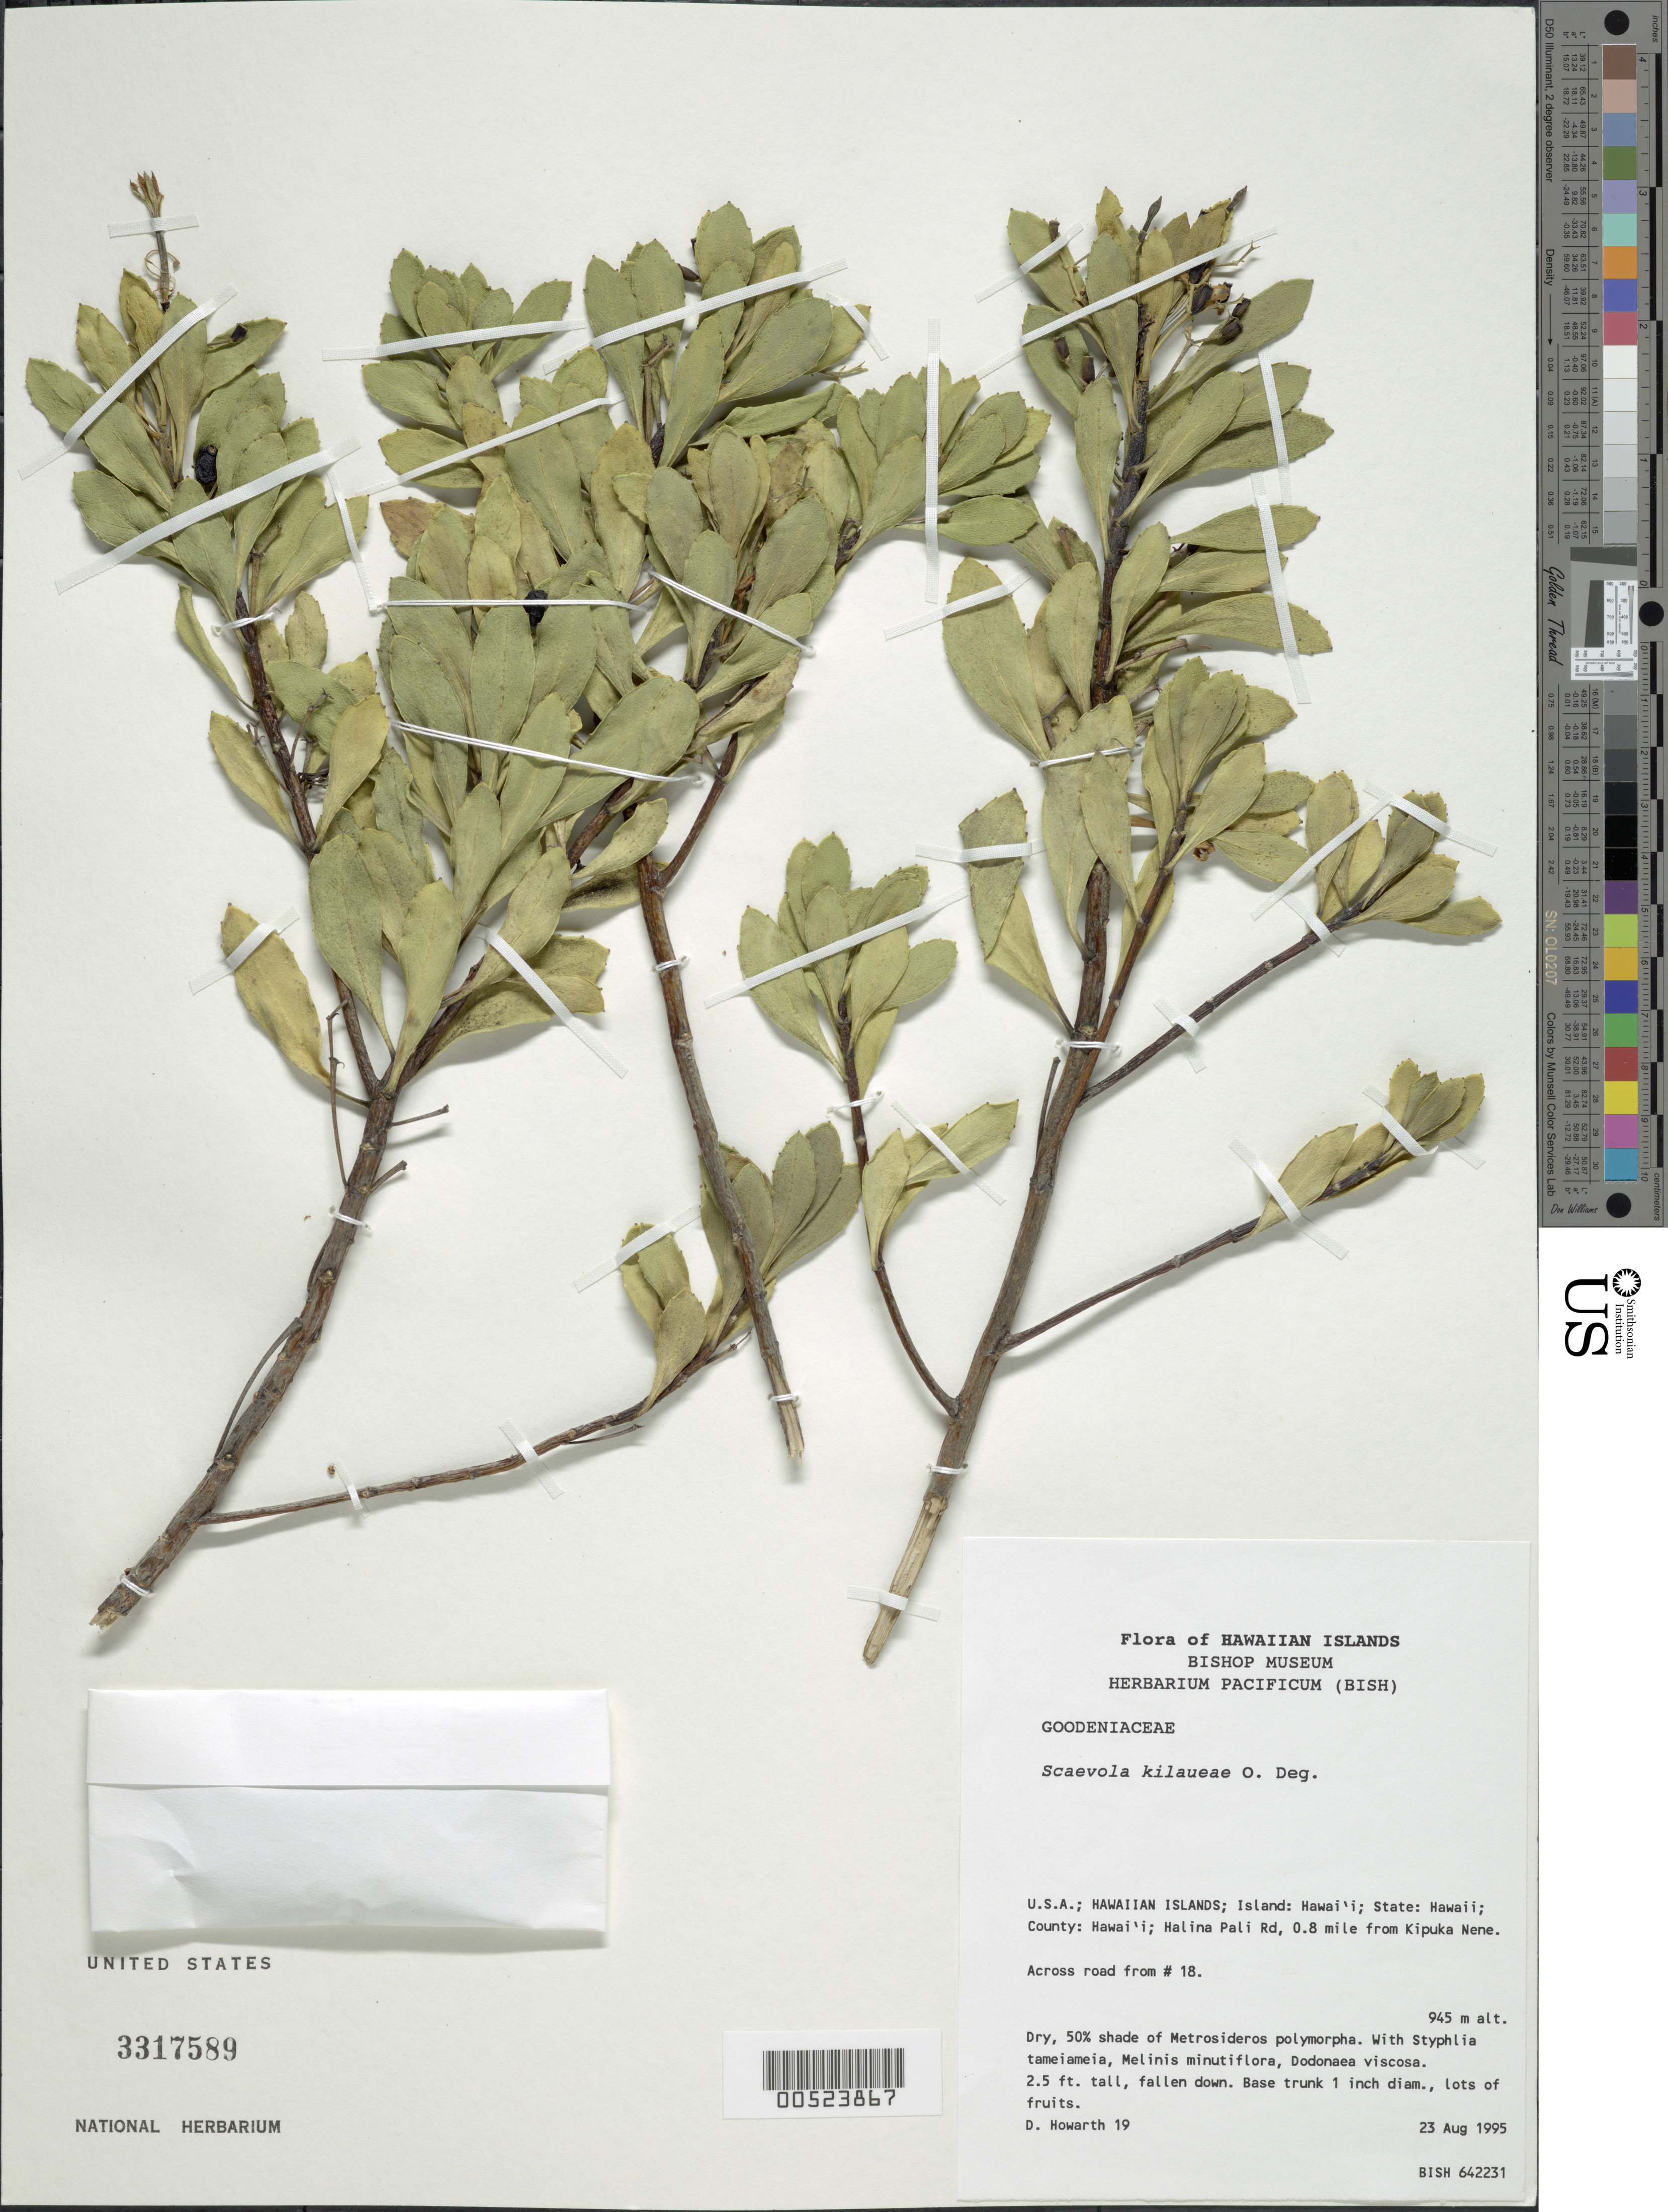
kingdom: Plantae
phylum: Tracheophyta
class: Magnoliopsida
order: Asterales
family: Goodeniaceae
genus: Scaevola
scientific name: Scaevola kilaueae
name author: O. Deg.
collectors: D. Howarth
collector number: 19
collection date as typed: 23 Aug 1995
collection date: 1995-08-23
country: United States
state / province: Hawaii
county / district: Hawaii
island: Hawaii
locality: Hawaii county, Halina Pali Rd, 0.8 mi from Kipuka Nene, across rd from #18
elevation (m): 945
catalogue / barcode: US 3317589